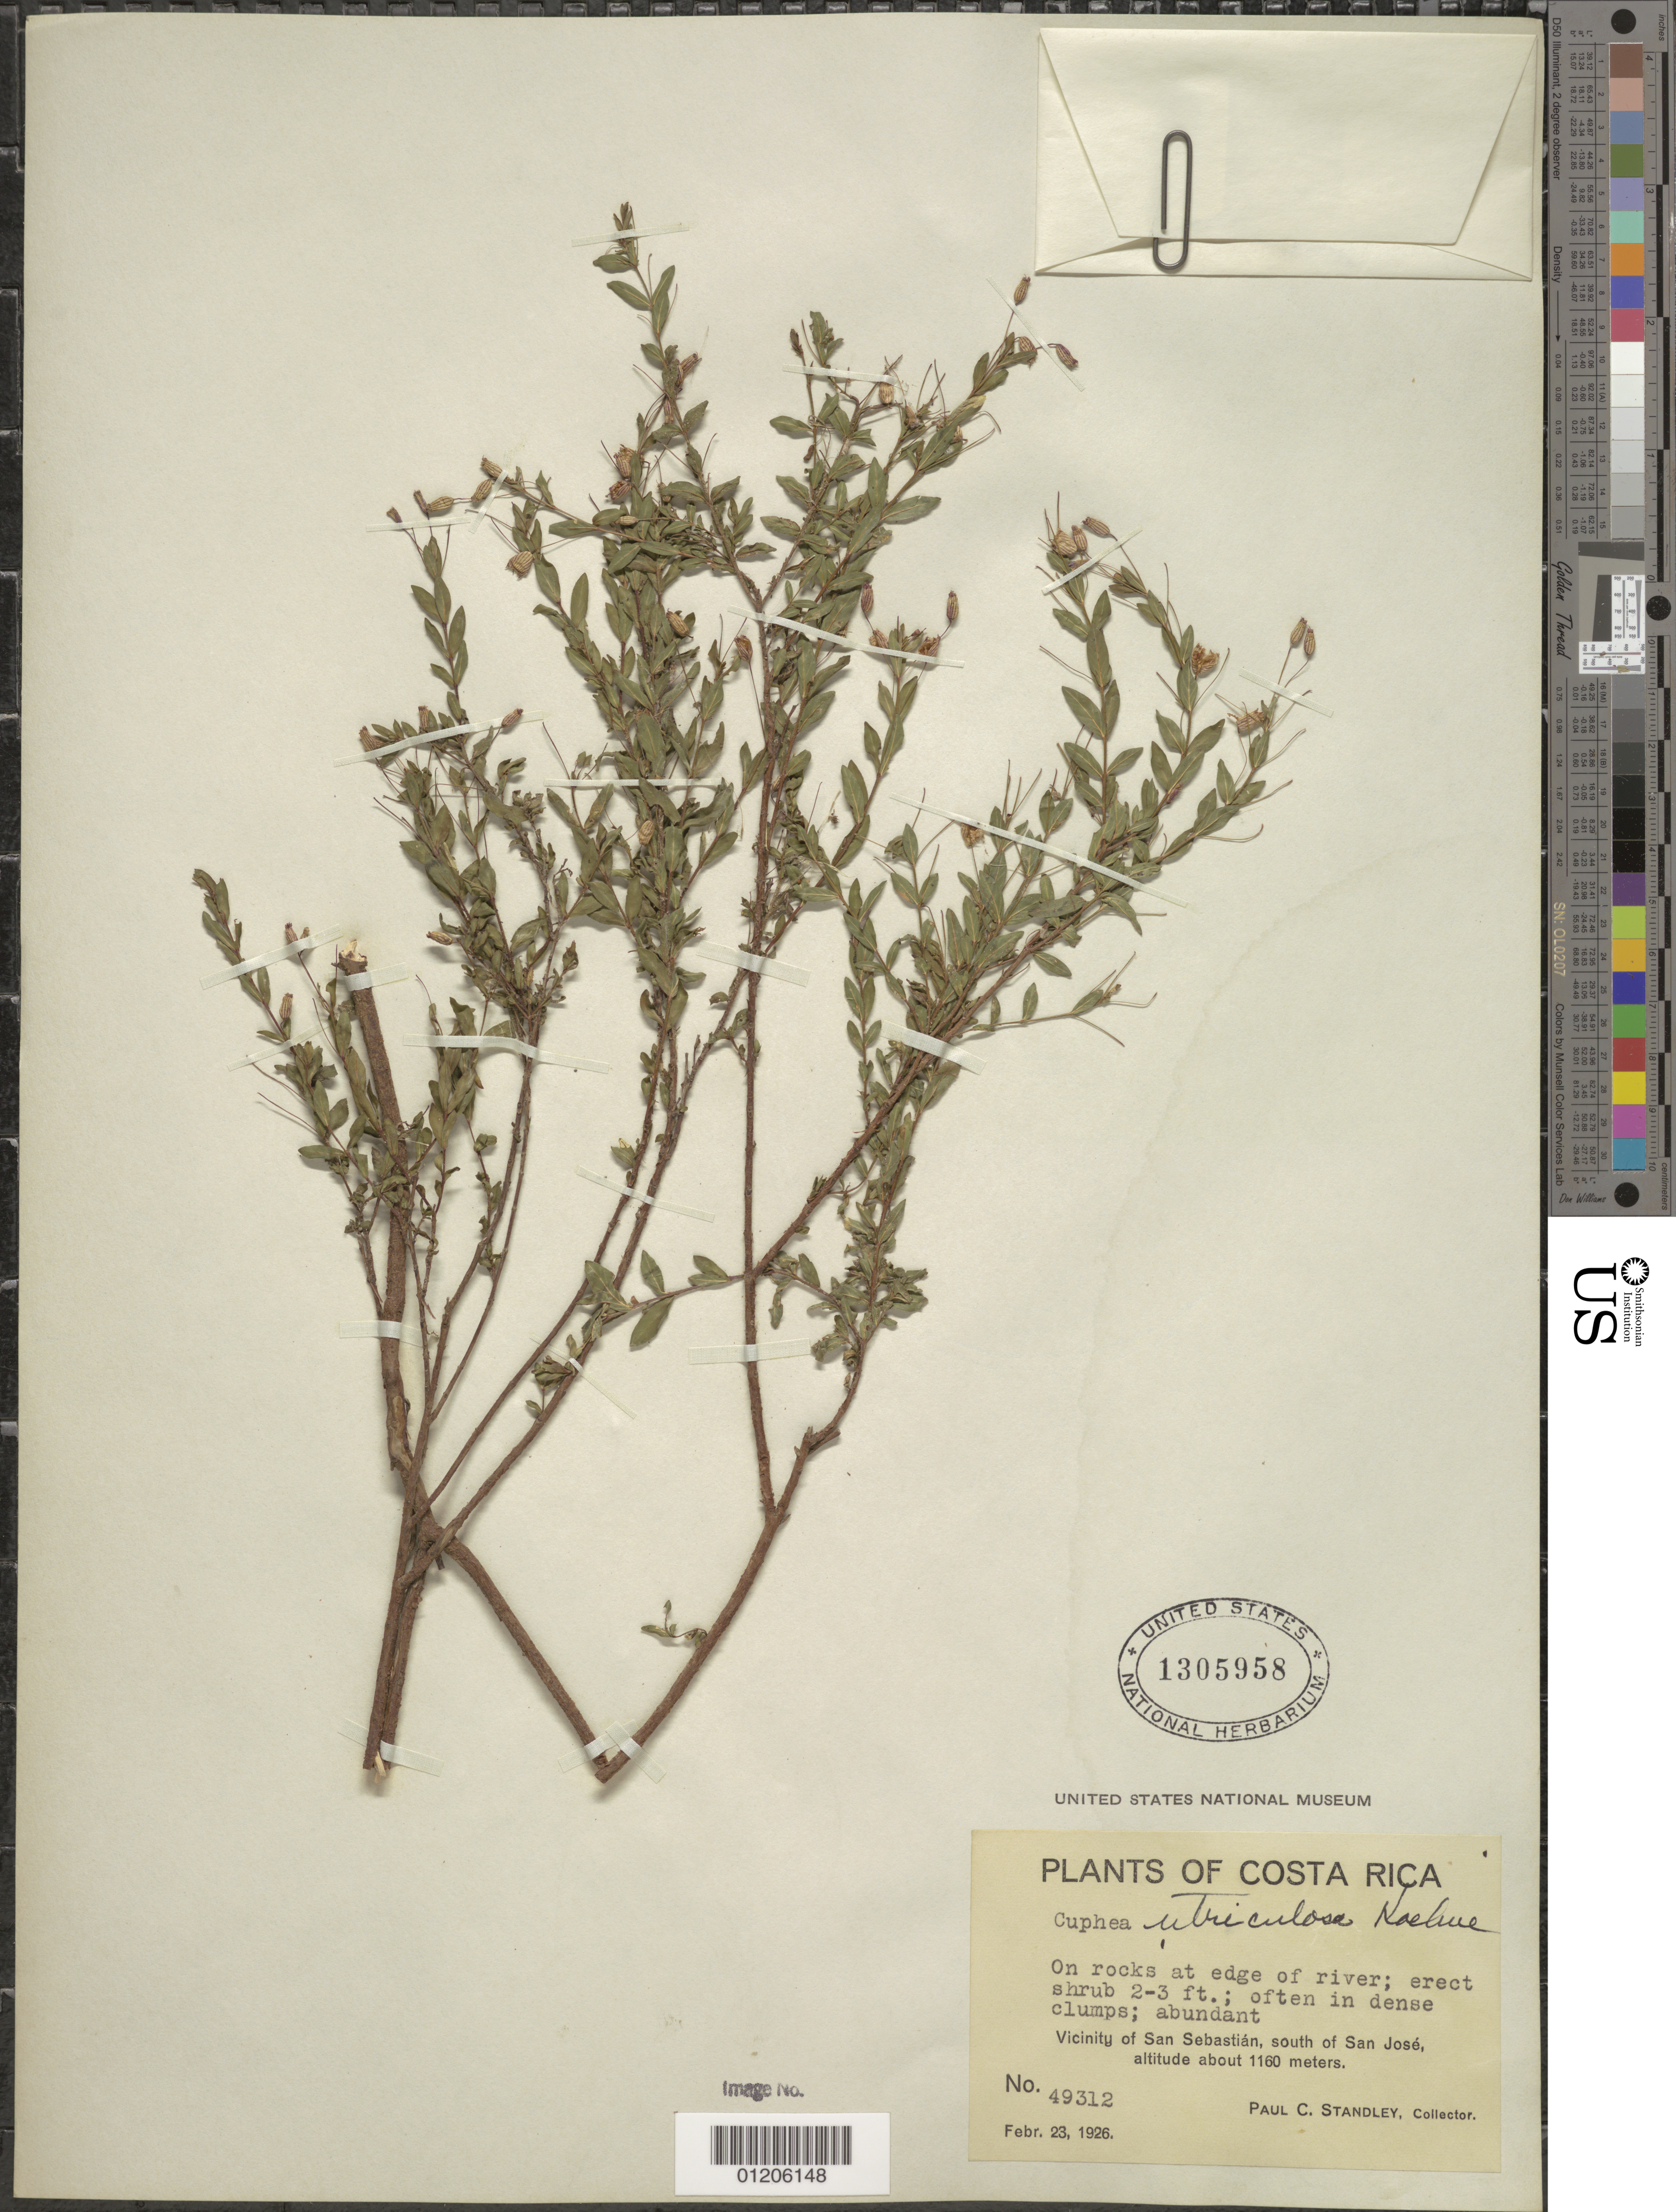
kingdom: Plantae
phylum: Tracheophyta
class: Magnoliopsida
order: Myrtales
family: Lythraceae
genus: Cuphea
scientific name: Cuphea utriculosa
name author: Koehne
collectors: P. C. Standley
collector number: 49312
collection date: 1926-02-23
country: Costa Rica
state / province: San Jose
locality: Vicinity of San Sebastian, south of San Jose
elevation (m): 1160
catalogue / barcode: US 1305958